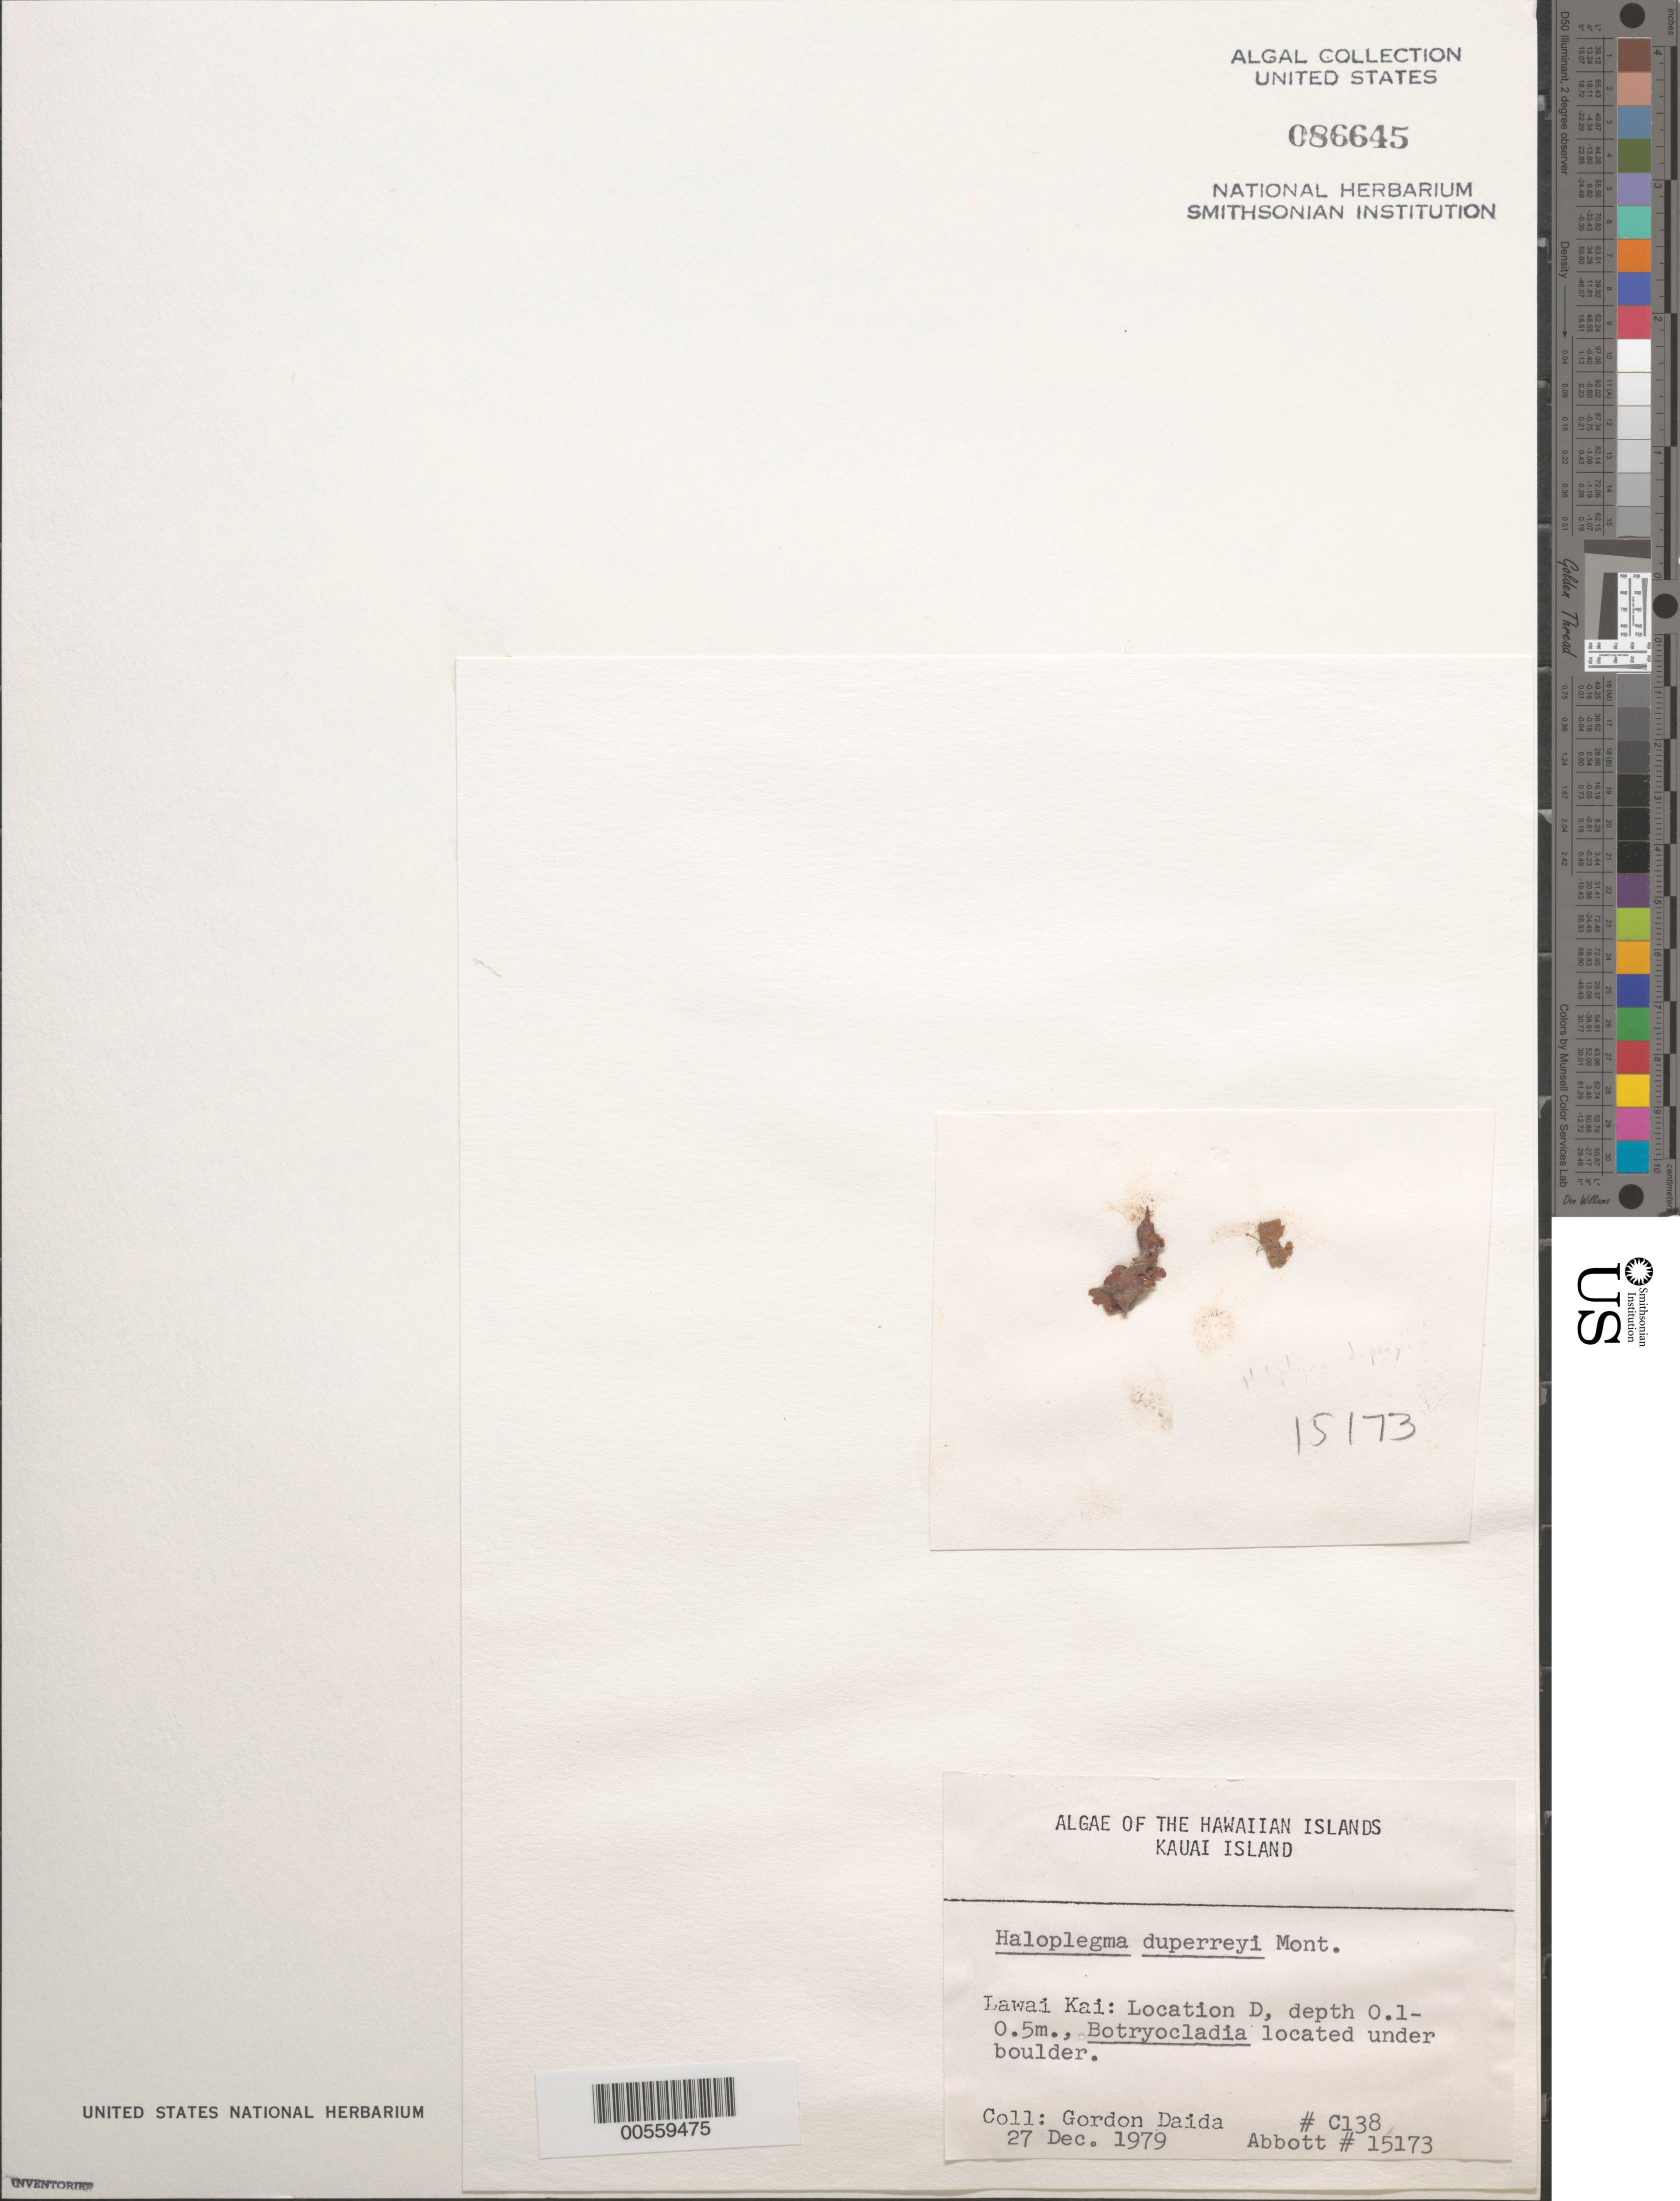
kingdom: Plantae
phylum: Rhodophyta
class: Florideophyceae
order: Ceramiales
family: Wrangeliaceae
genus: Haloplegma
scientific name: Haloplegma duperreyi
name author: Mont.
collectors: G. Daida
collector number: C138 & IAA 15173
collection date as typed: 27 Dec 1979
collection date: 1979-12-27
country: United States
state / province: Hawaii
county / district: Kauai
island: Kaua'i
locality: Lawai Kai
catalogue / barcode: US 86645